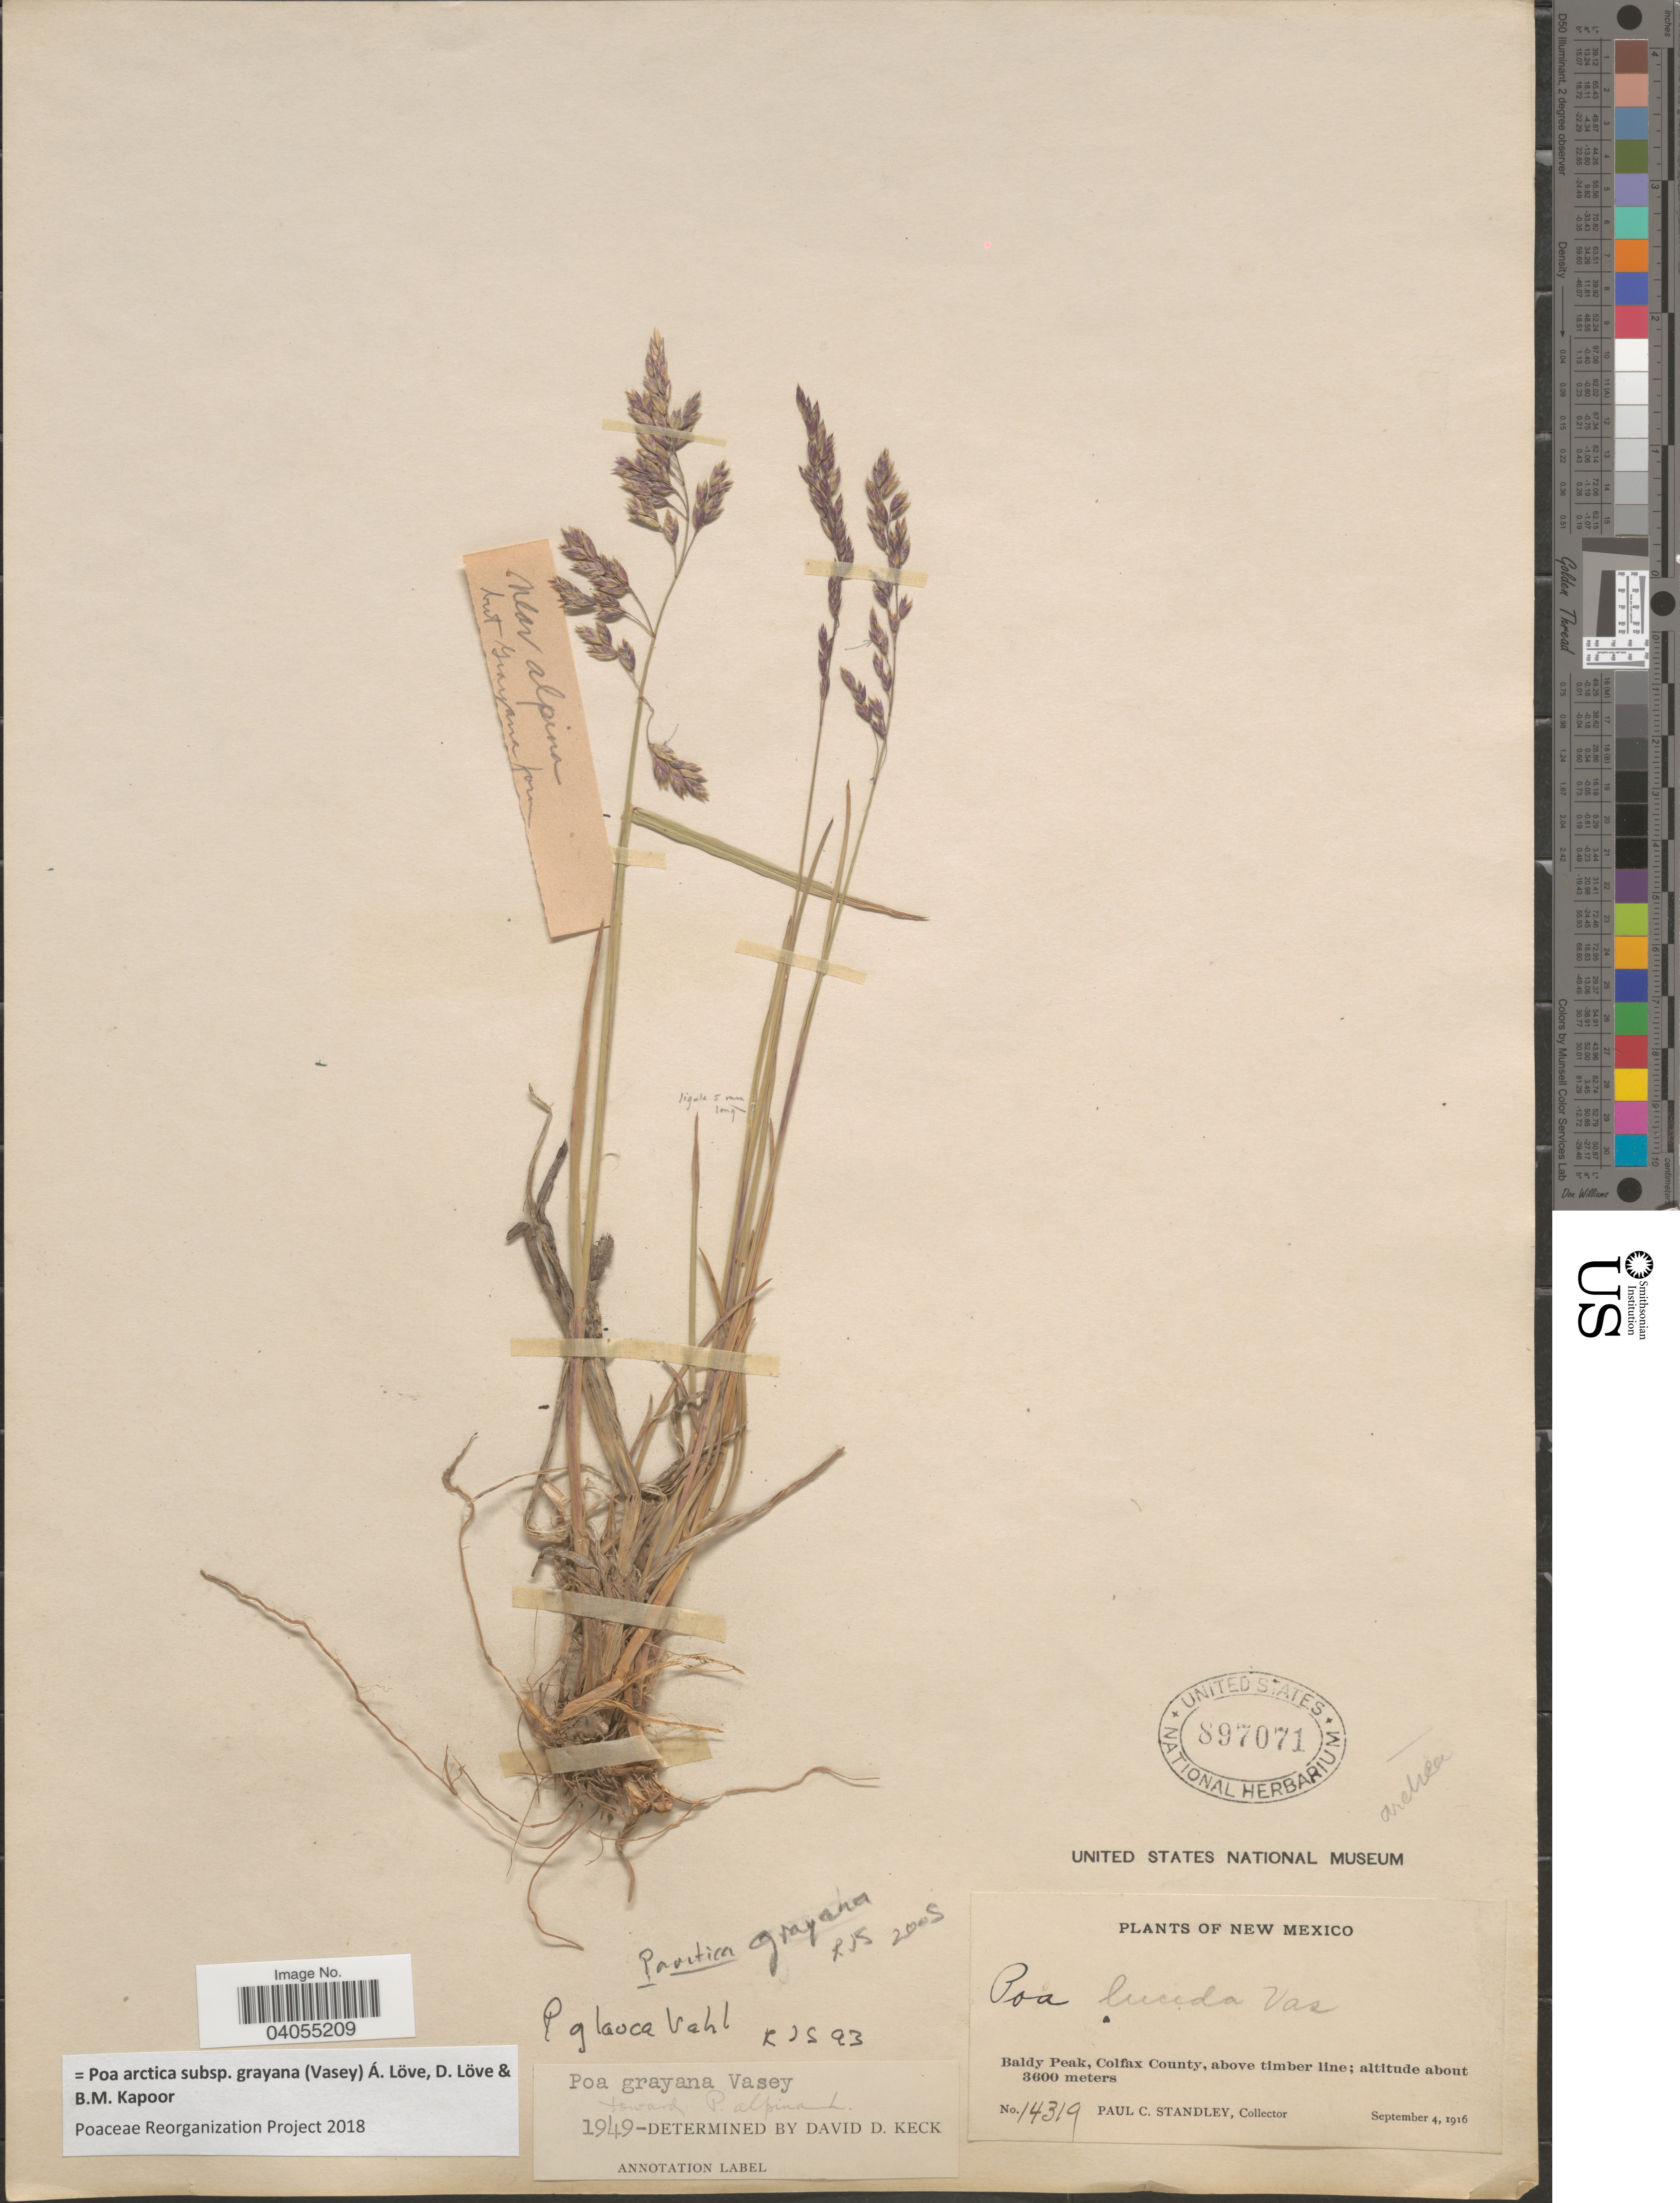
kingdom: Plantae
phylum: Tracheophyta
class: Liliopsida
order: Poales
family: Poaceae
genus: Poa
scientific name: Poa arctica subsp. grayana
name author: (Vasey) Á. Löve et al.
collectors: P. C. Standley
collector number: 14319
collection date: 1916-09-04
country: United States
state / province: New Mexico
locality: Baldy peak, Colfax County, above timber line.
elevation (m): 3600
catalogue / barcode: US 897071